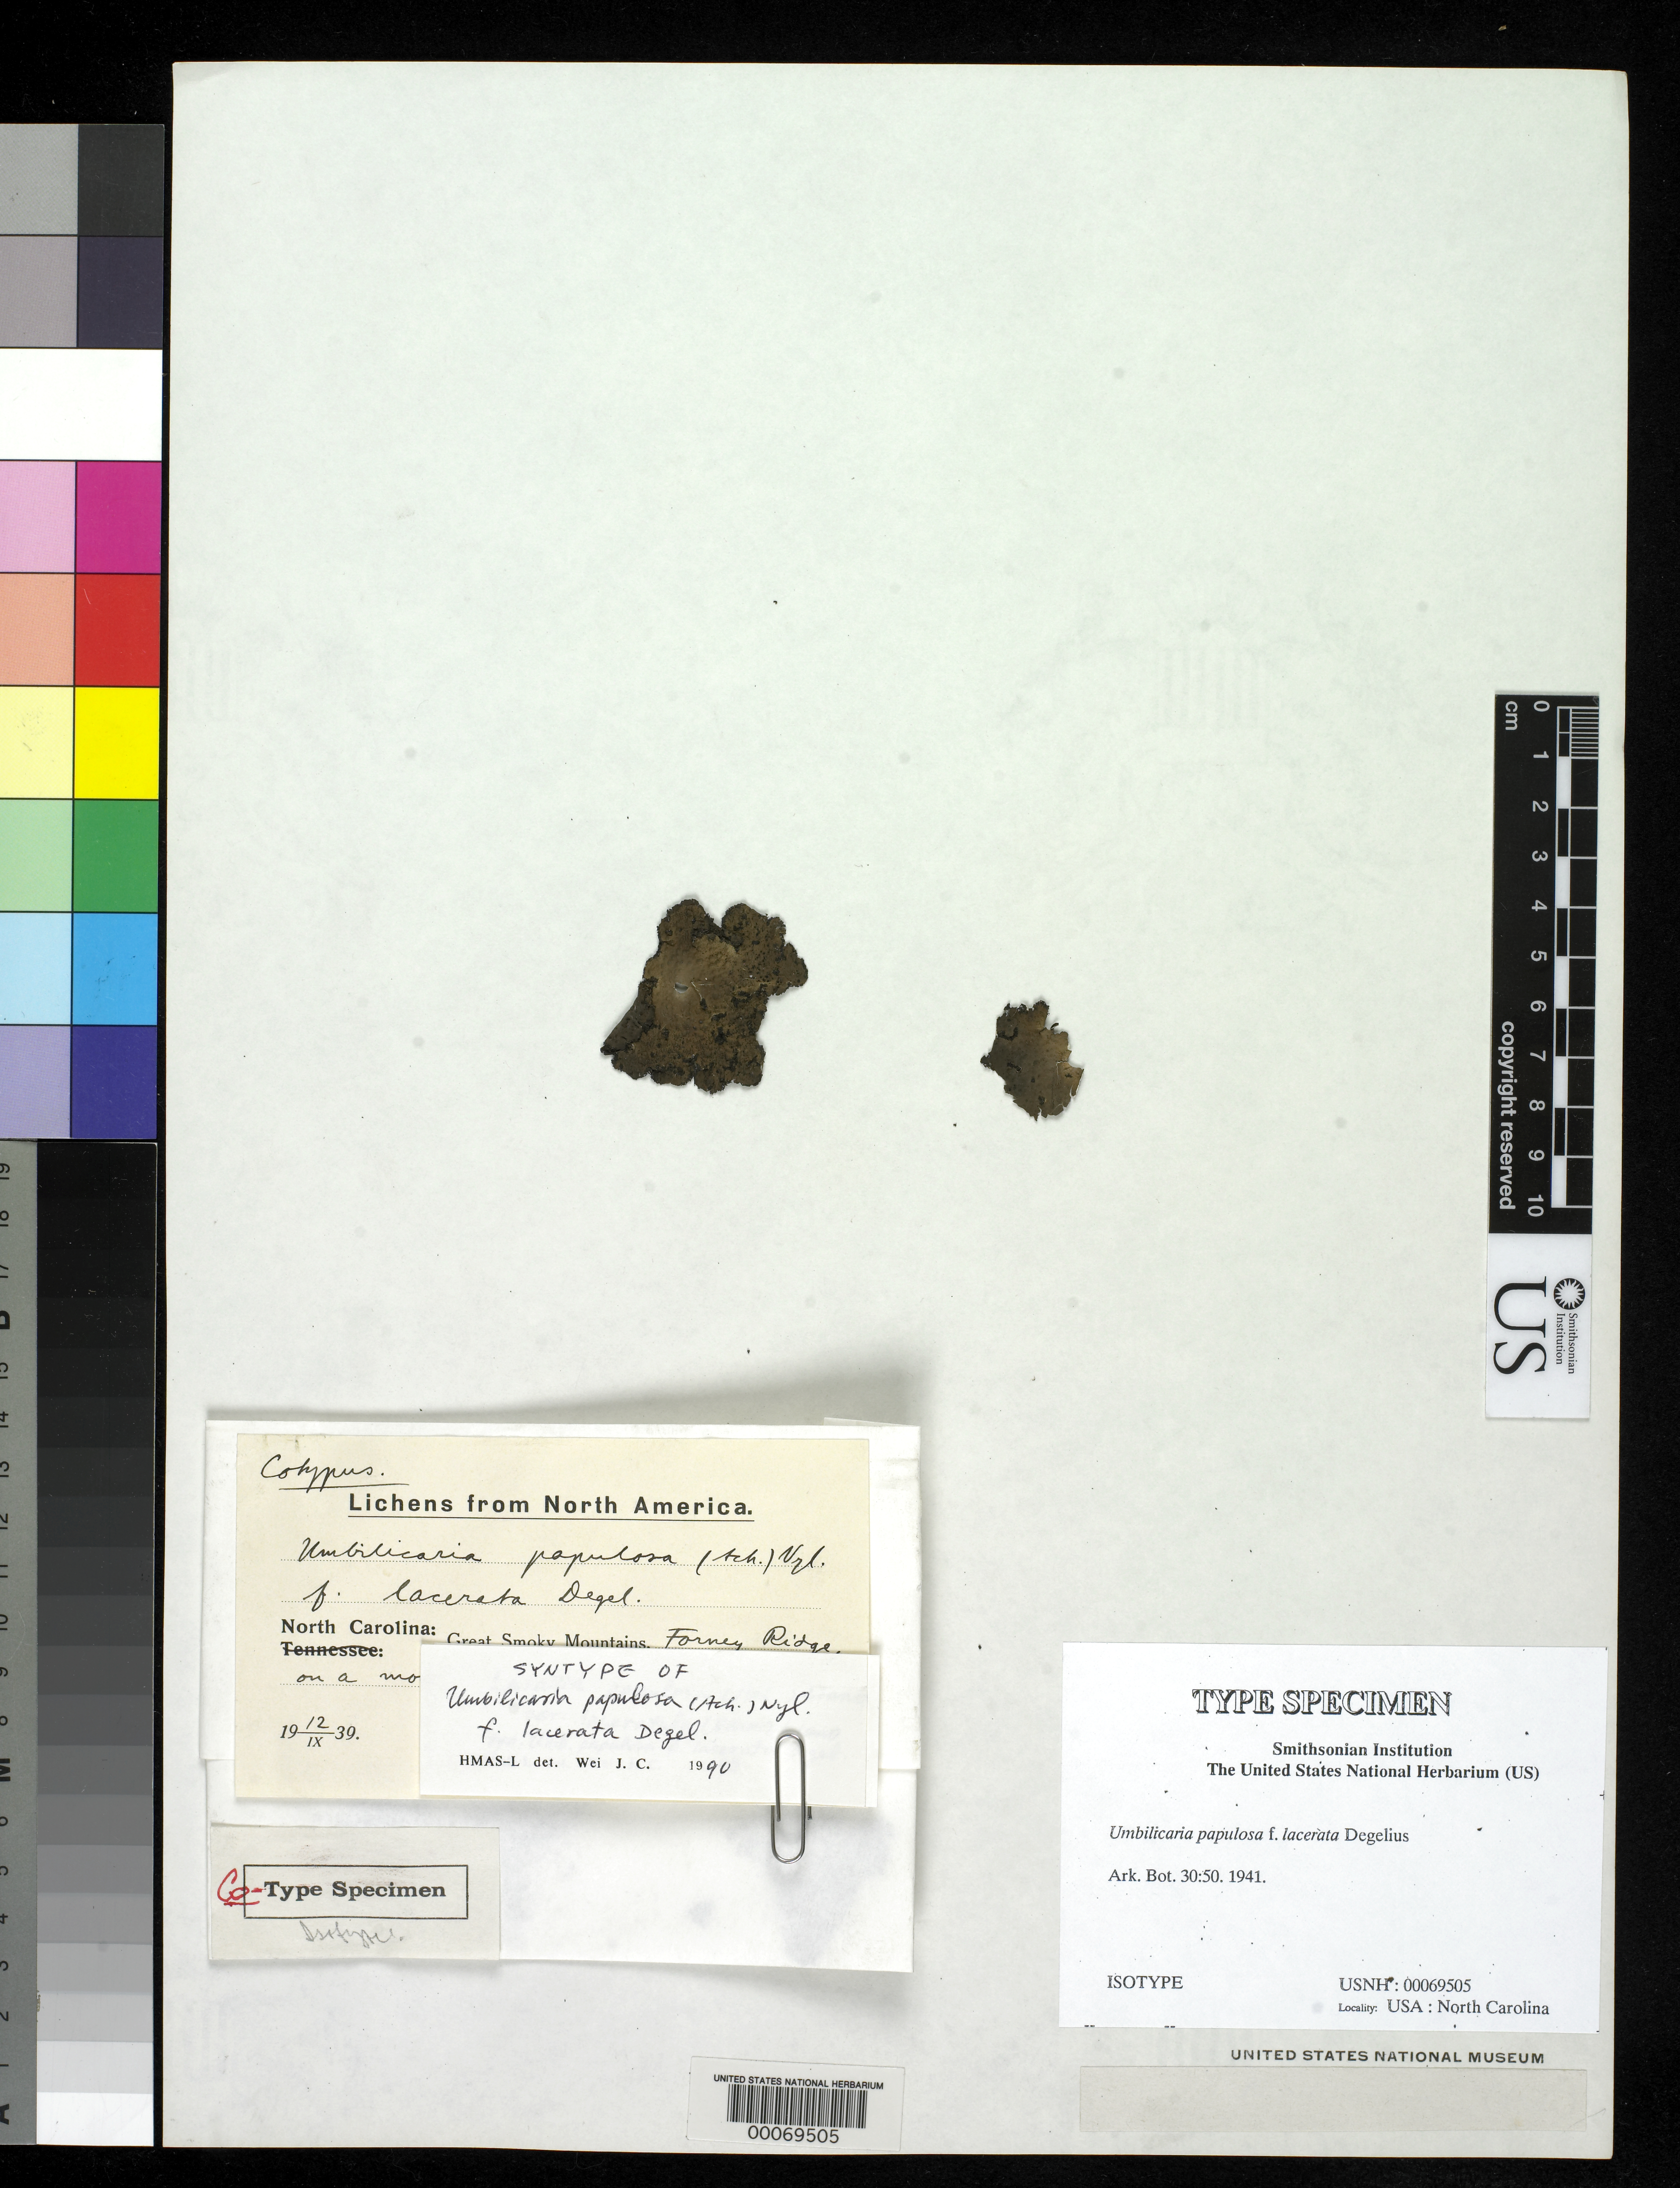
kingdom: Fungi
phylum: Ascomycota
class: Lecanoromycetes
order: Umbilicariales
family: Umbilicariaceae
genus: Umbilicaria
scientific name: Umbilicaria papulosa f. lacerata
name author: Degel.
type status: Isotype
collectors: G. B. F. Degelius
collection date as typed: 12 Sep 1939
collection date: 1939-09-12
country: United States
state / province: North Carolina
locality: Forney Ridge, Smokey Mts.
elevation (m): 1900